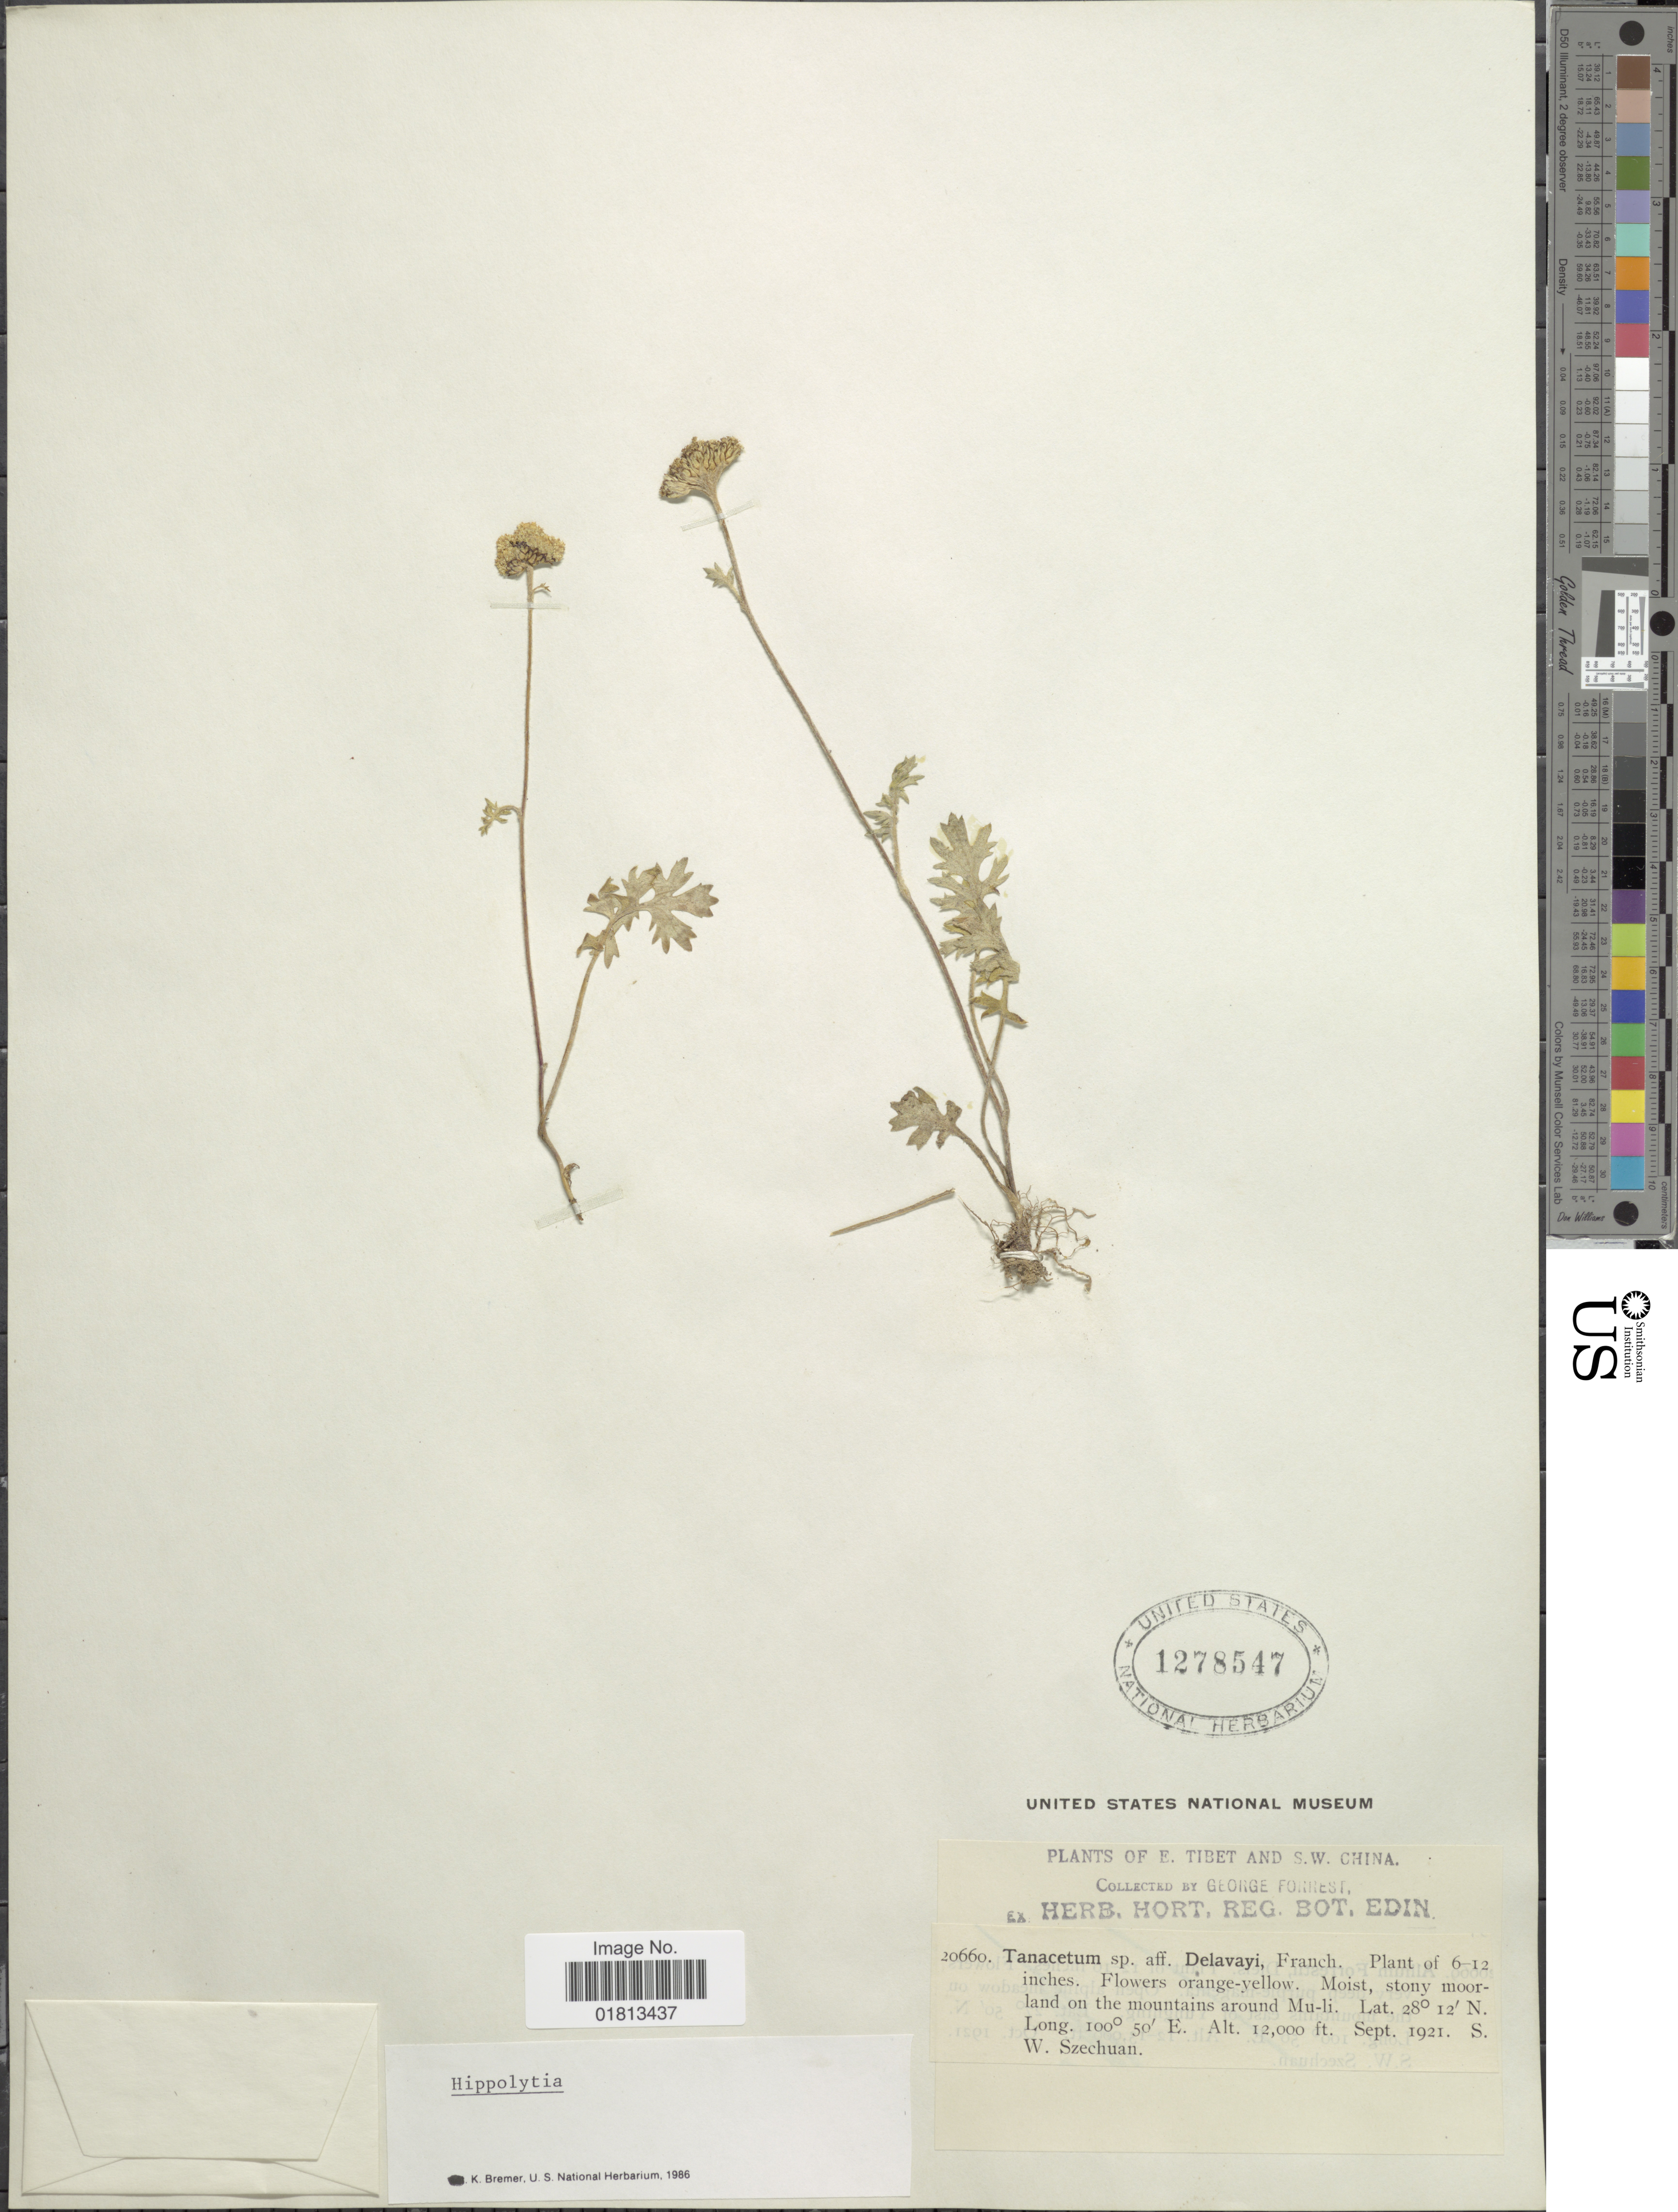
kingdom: Plantae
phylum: Tracheophyta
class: Magnoliopsida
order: Asterales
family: Asteraceae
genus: Hippolytia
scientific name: Hippolytia delavayi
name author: Franch.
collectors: G. Forrest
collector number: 20660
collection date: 1921-09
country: China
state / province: Sichuan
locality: E. Tibet and S. W. China, Moist, stony moorland on the mountains around Mu-li. S.W. Szechuan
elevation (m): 3658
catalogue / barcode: US 1278547